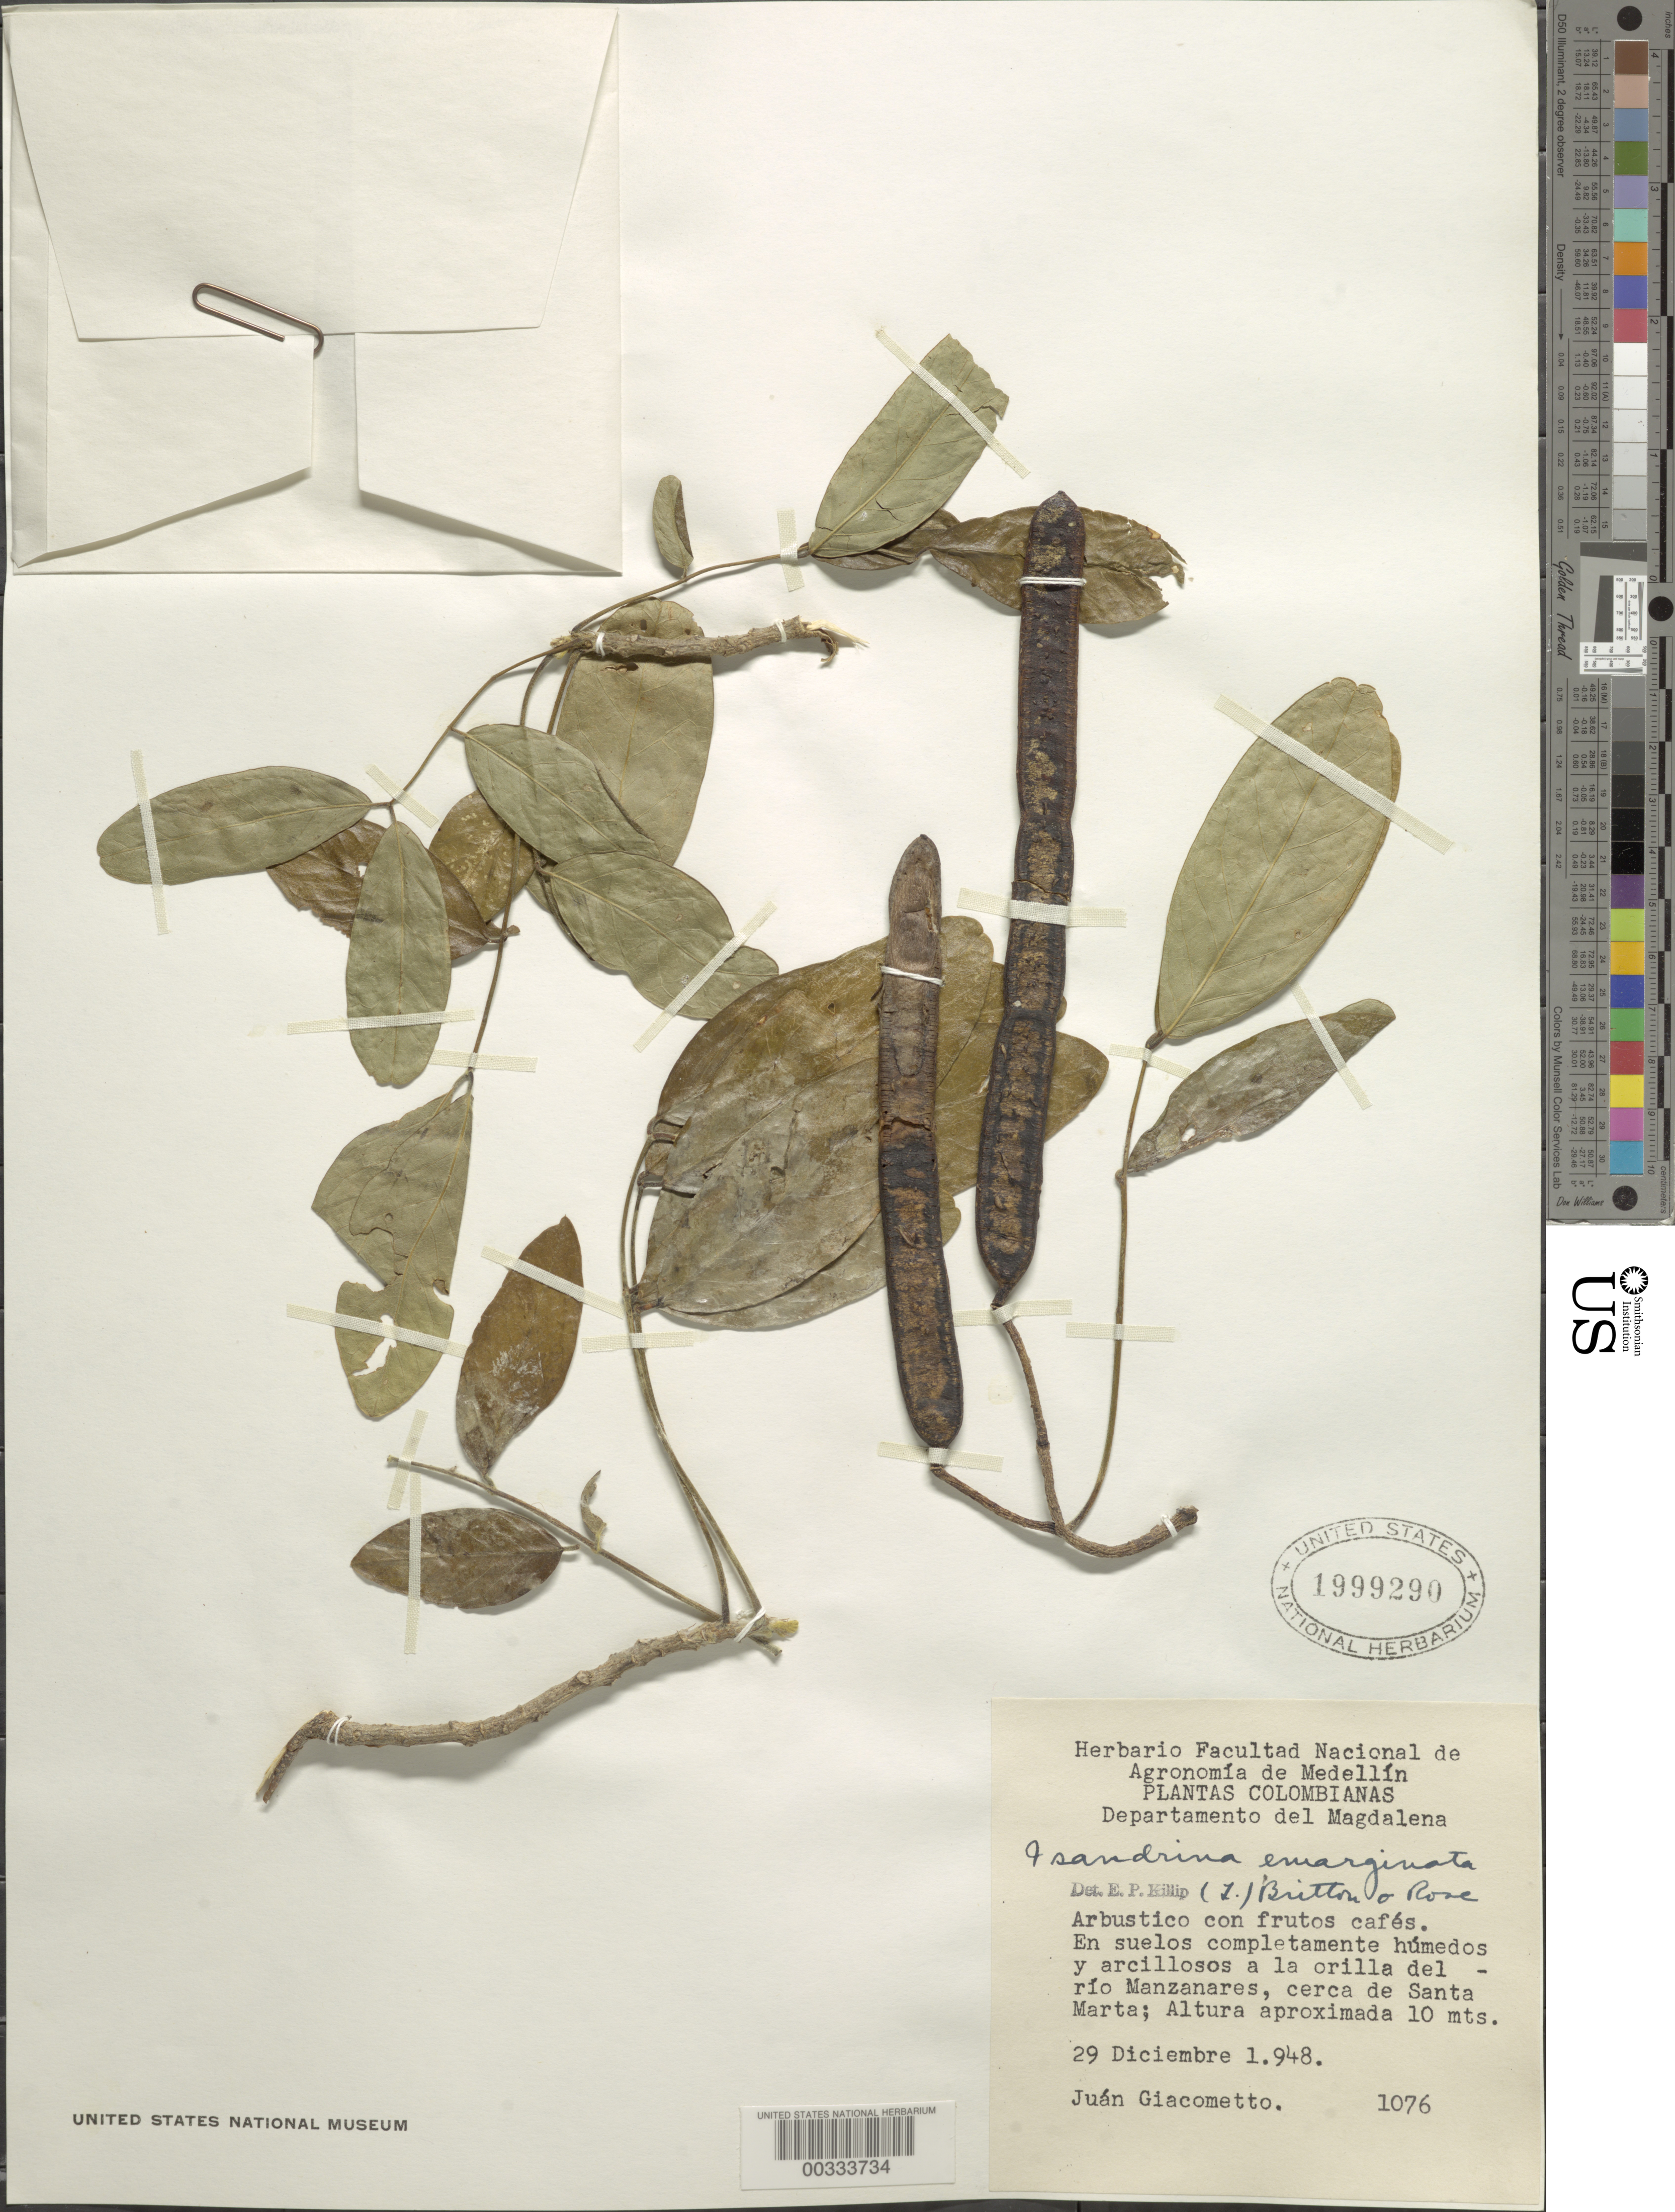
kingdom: Plantae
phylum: Tracheophyta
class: Magnoliopsida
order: Fabales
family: Fabaceae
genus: Senna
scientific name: Senna atomaria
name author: (L.) H.S. Irwin & Barneby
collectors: J. Giacometto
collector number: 1076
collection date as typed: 29 Dec 1948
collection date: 1948-12-29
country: Colombia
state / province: Magdalena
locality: Rio Manzanares, around Santa Marta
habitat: In ground completely wet and clayey; river bank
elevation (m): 10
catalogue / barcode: US 1999290